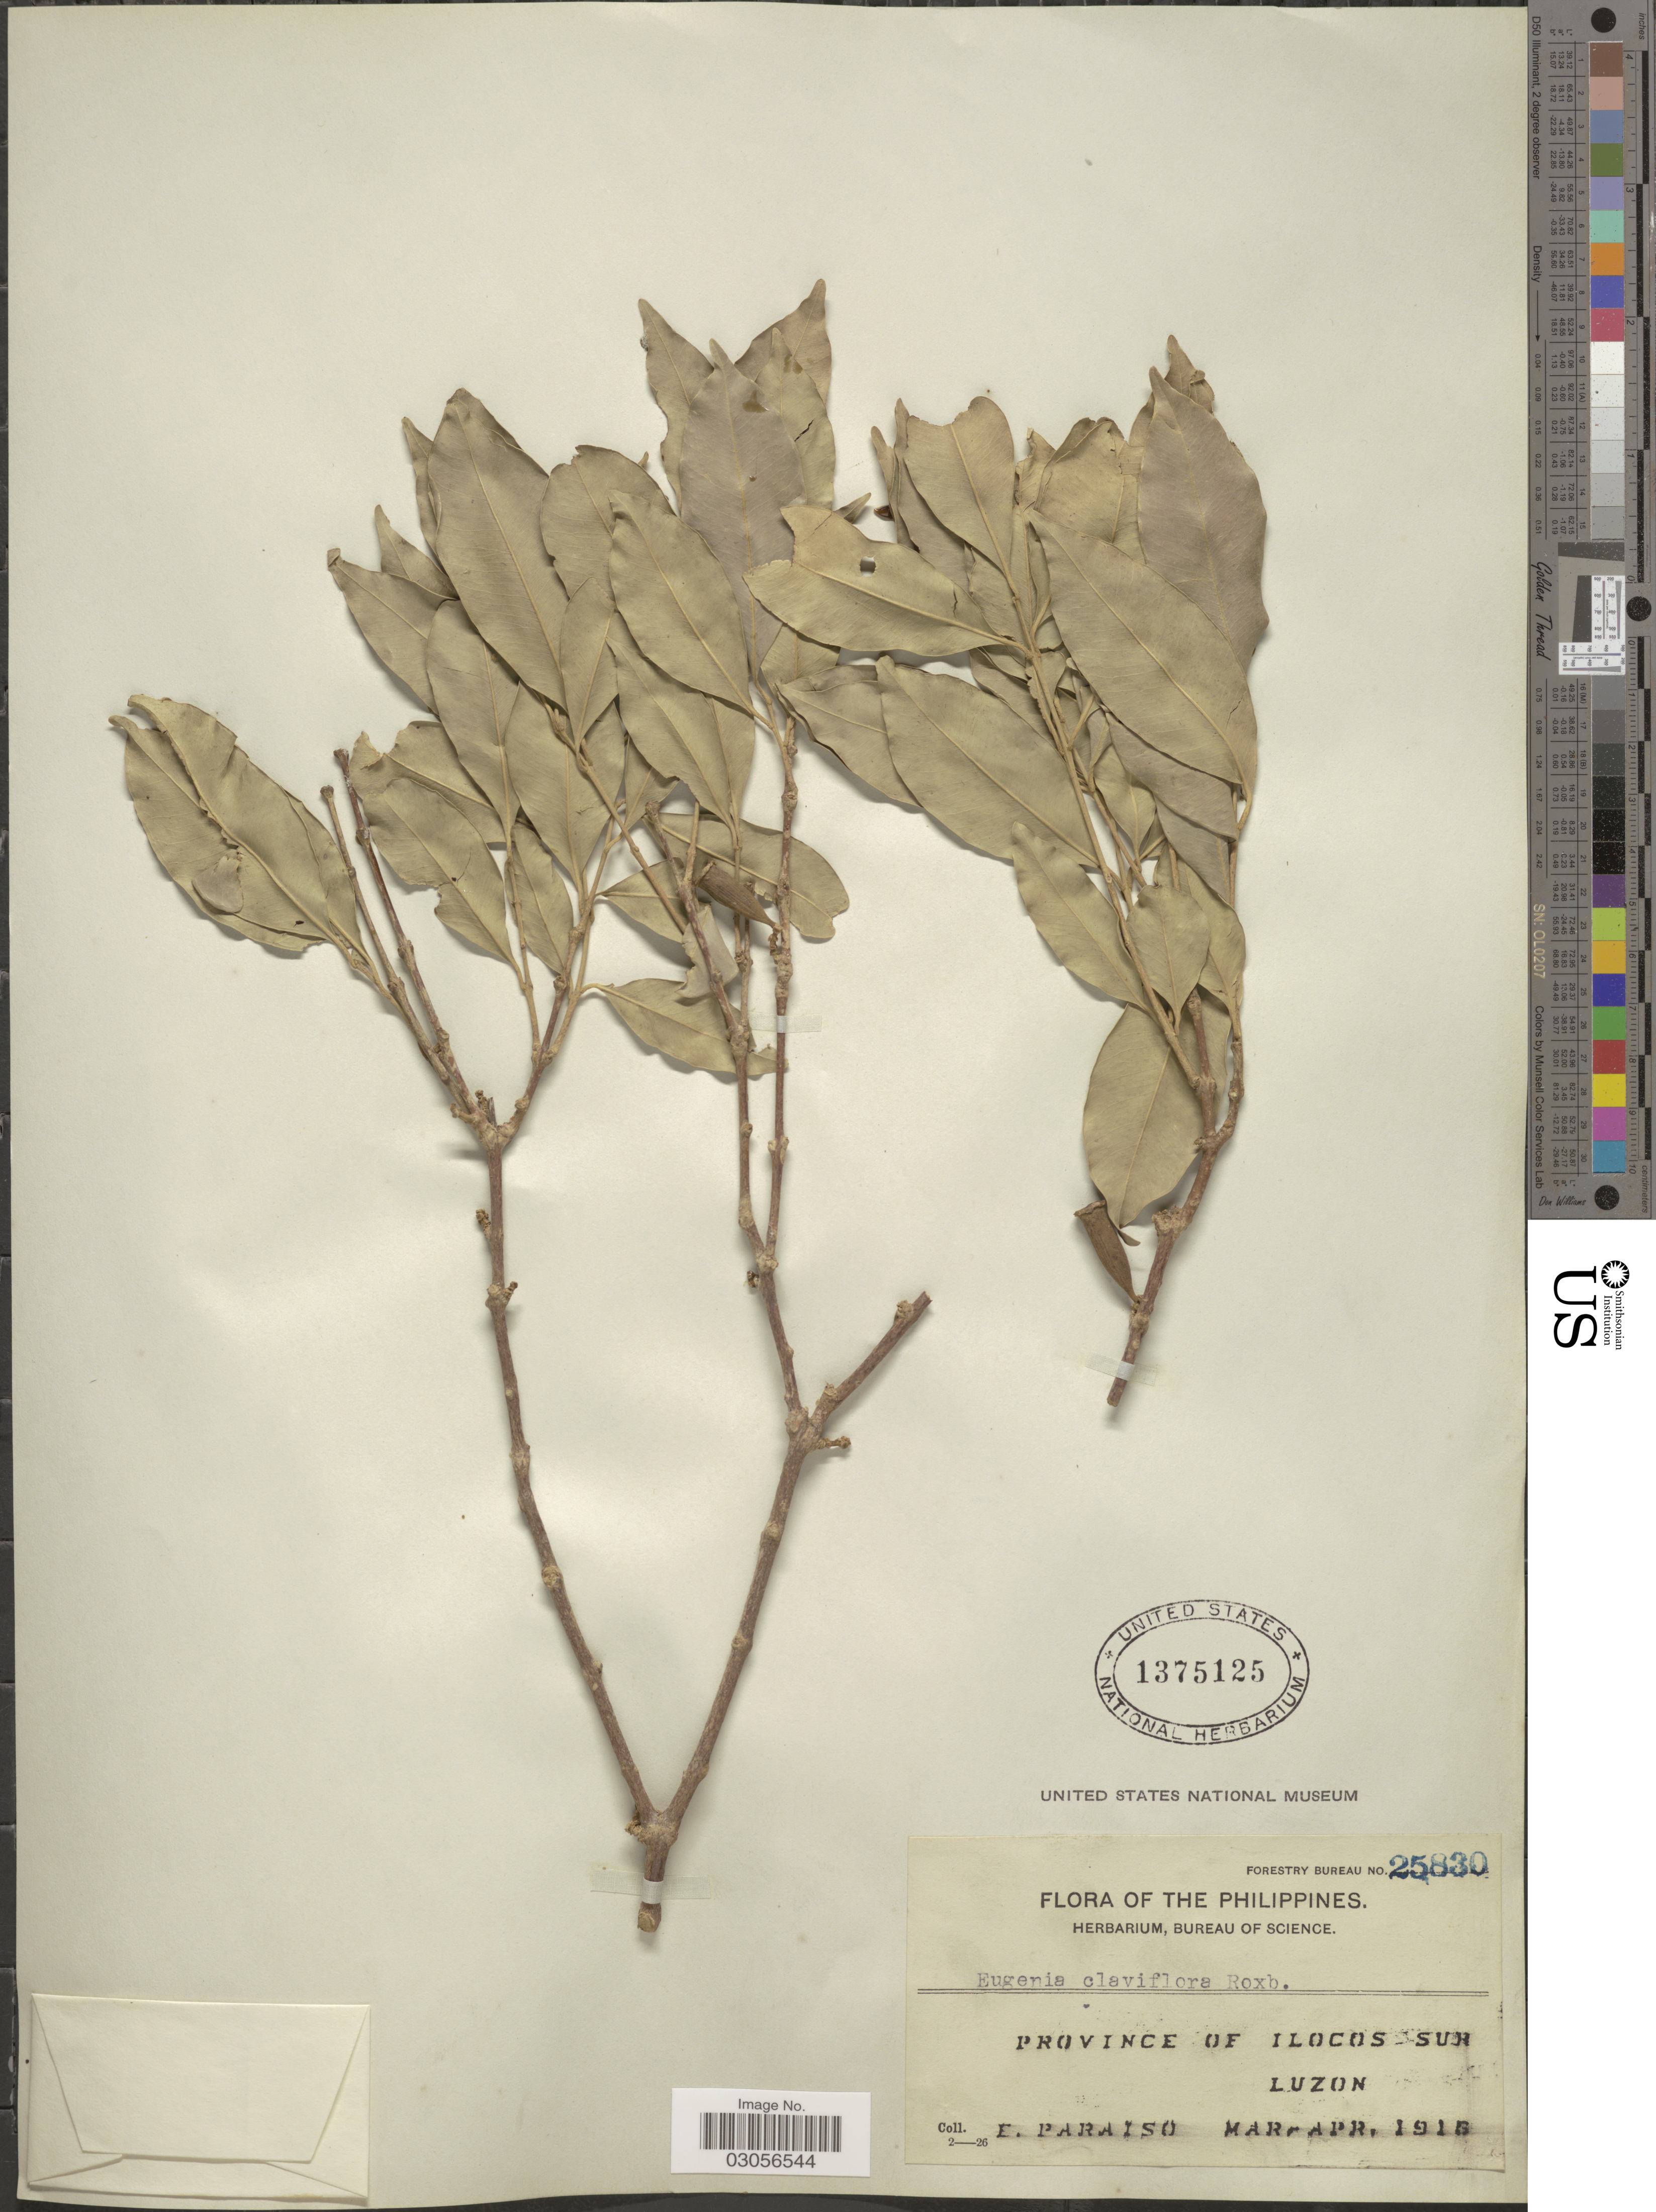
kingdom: Plantae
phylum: Tracheophyta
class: Magnoliopsida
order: Myrtales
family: Myrtaceae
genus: Syzygium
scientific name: Syzygium claviflorum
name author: (Roxb.) Wall. ex Steud.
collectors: E. Paraiso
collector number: Forestry Bureau 25830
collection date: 1915-03/1915-04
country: Philippines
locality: Province of Ilocos Suh, Luzon.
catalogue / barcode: US 1375125